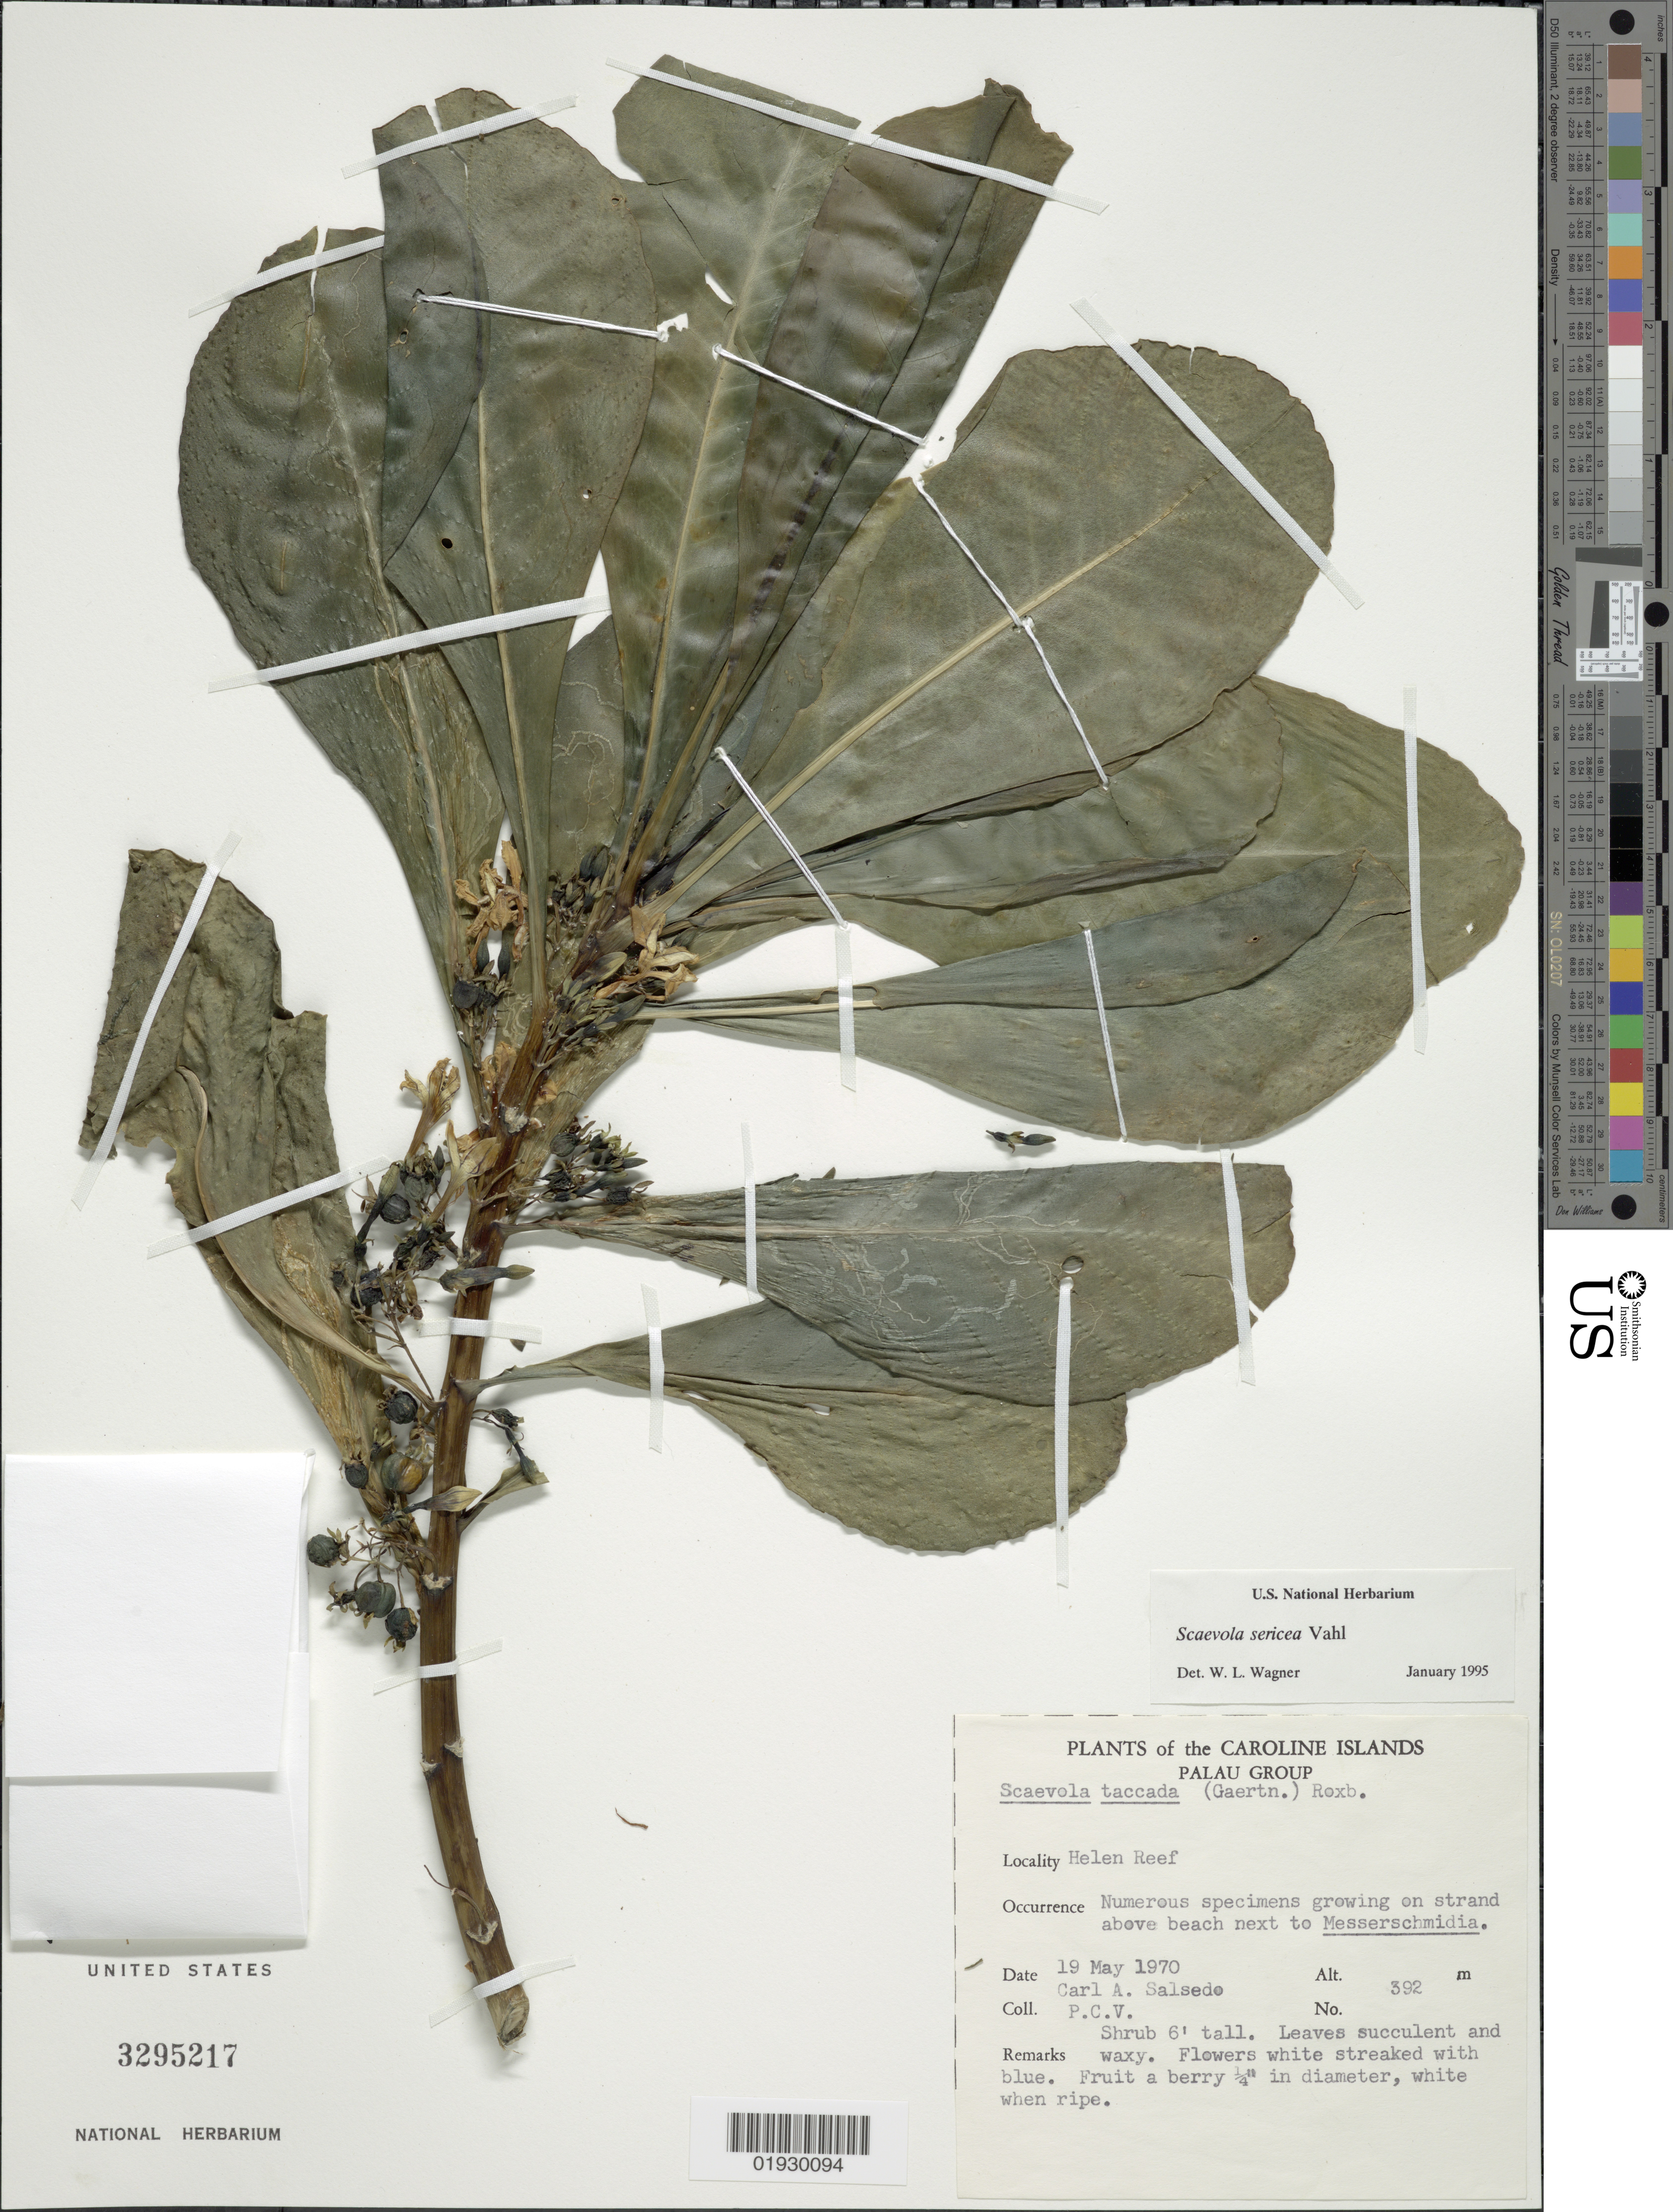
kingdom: Plantae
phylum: Tracheophyta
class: Magnoliopsida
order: Asterales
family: Goodeniaceae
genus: Scaevola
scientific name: Scaevola sericea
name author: Vahl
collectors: C.A. Salsedo & P.C.V.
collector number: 392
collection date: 1970-05-19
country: Palau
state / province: Belau Outliers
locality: Caroline Islands, Palau Group, Helen Reef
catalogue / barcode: US 3295217